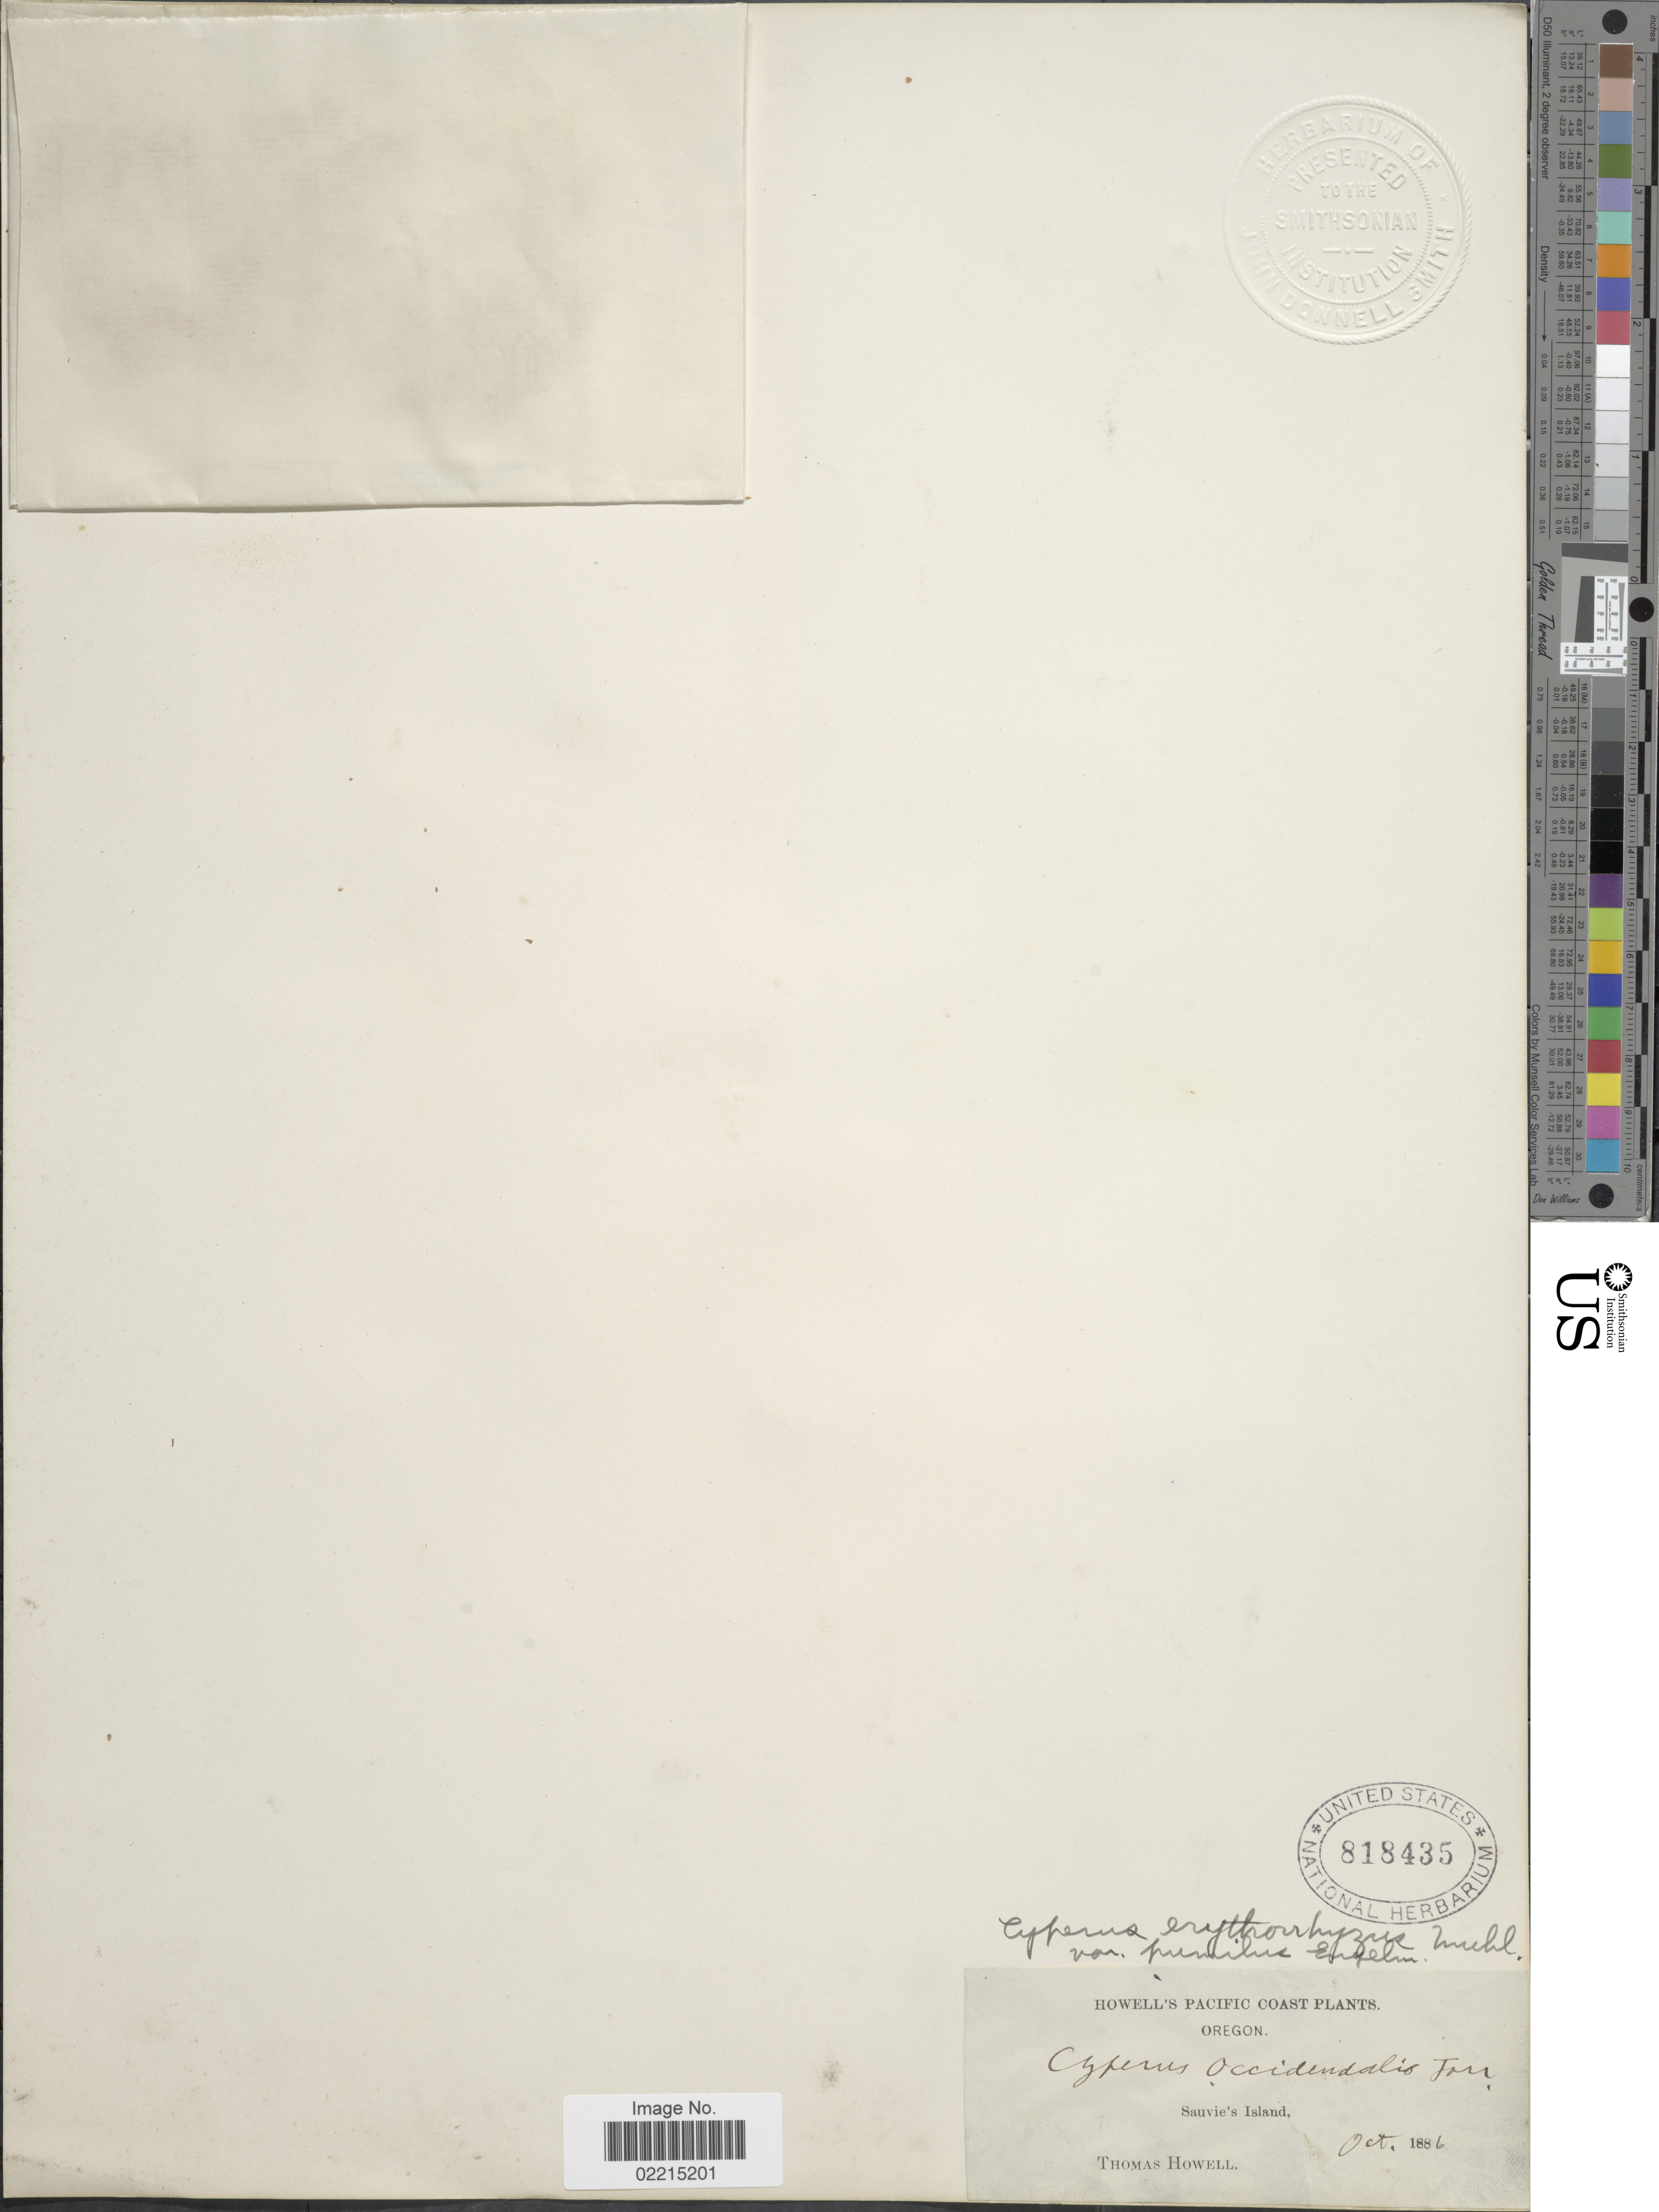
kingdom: Plantae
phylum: Tracheophyta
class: Liliopsida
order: Poales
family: Cyperaceae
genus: Cyperus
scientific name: Cyperus erythrorhizos Muhl.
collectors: T. Howell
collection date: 1886-10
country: United States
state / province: Oregon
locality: Sauvie' s Island. Pacific Coast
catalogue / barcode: US 818435